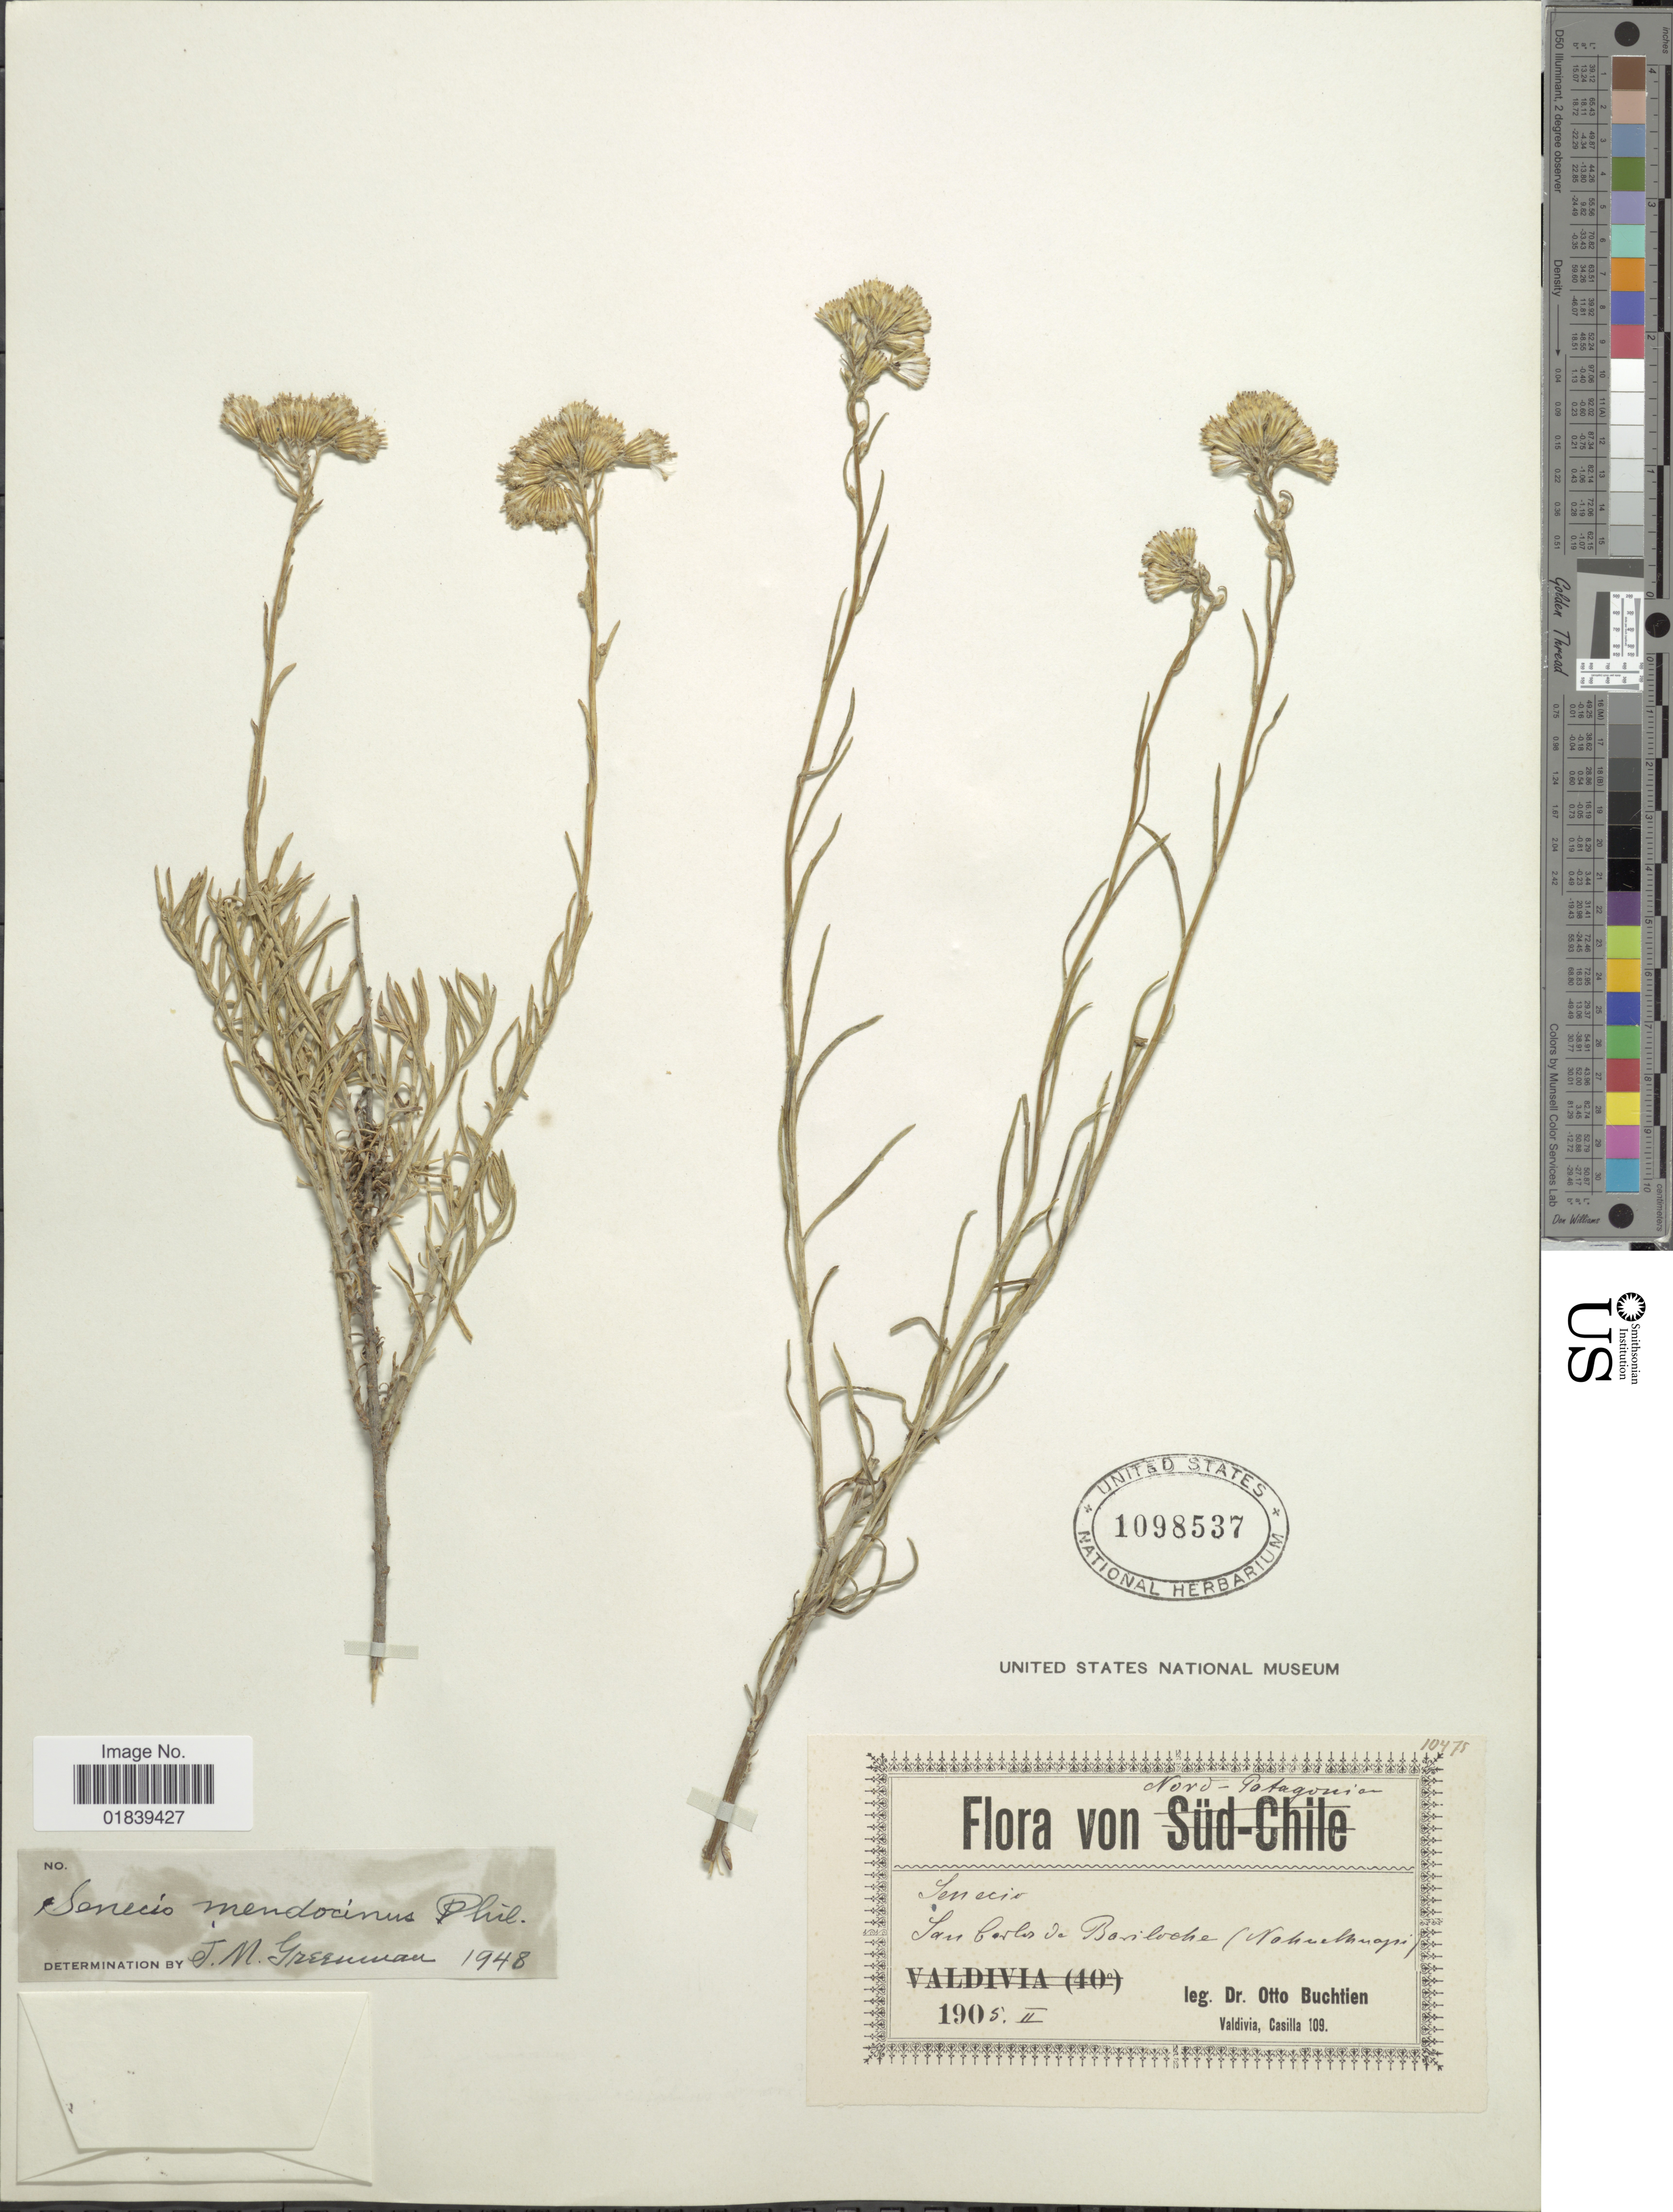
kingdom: Plantae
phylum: Tracheophyta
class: Magnoliopsida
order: Asterales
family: Asteraceae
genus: Senecio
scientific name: Senecio subulatus var. subulatus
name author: D. Don ex Hook. & Arn.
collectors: O. Buchtien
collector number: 10475?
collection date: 1905-02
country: Argentina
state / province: Río Negro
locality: Nord-Patagonien, San Carlos de Bariloche (Nahuelhuapi)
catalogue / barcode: US 1098537